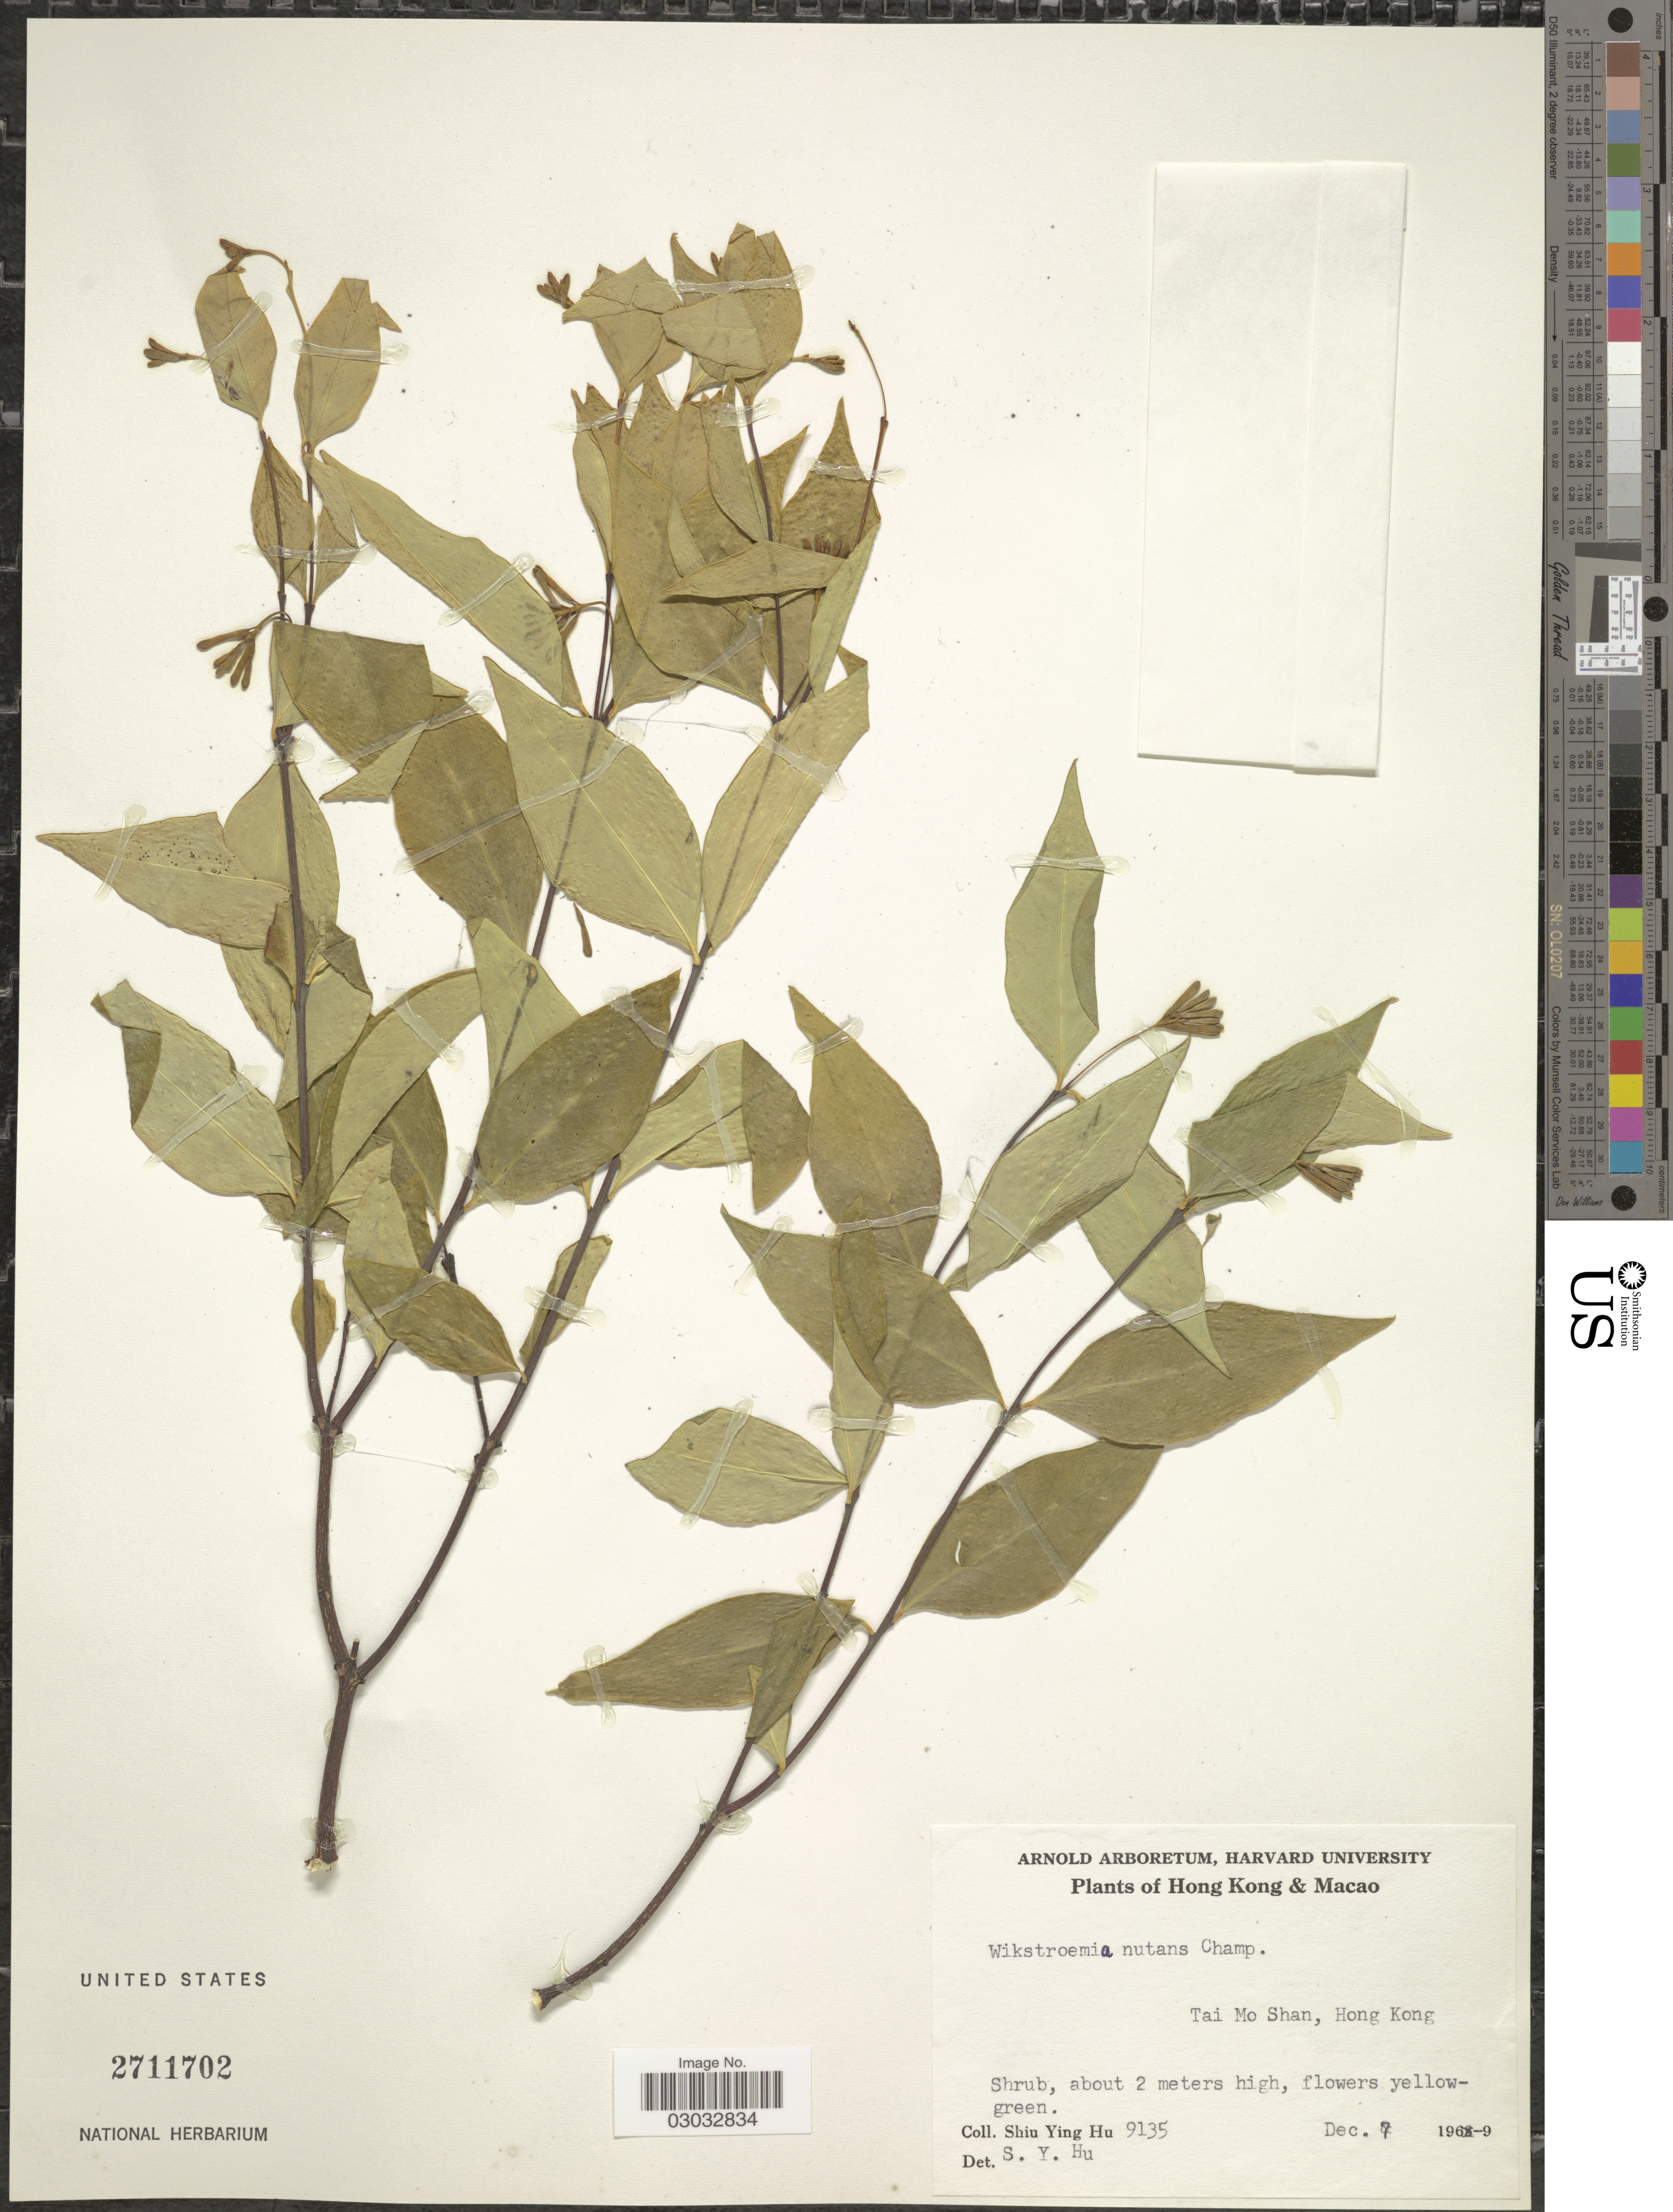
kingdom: Plantae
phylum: Tracheophyta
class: Magnoliopsida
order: Malvales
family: Thymelaeaceae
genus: Wikstroemia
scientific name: Wikstroemia nutans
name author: Champ. ex Benth.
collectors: S. Y. Hu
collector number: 9135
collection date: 1969-12-07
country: China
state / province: Hong Kong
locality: Tai Mo Shan, Hong Kong.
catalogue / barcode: US 2711702